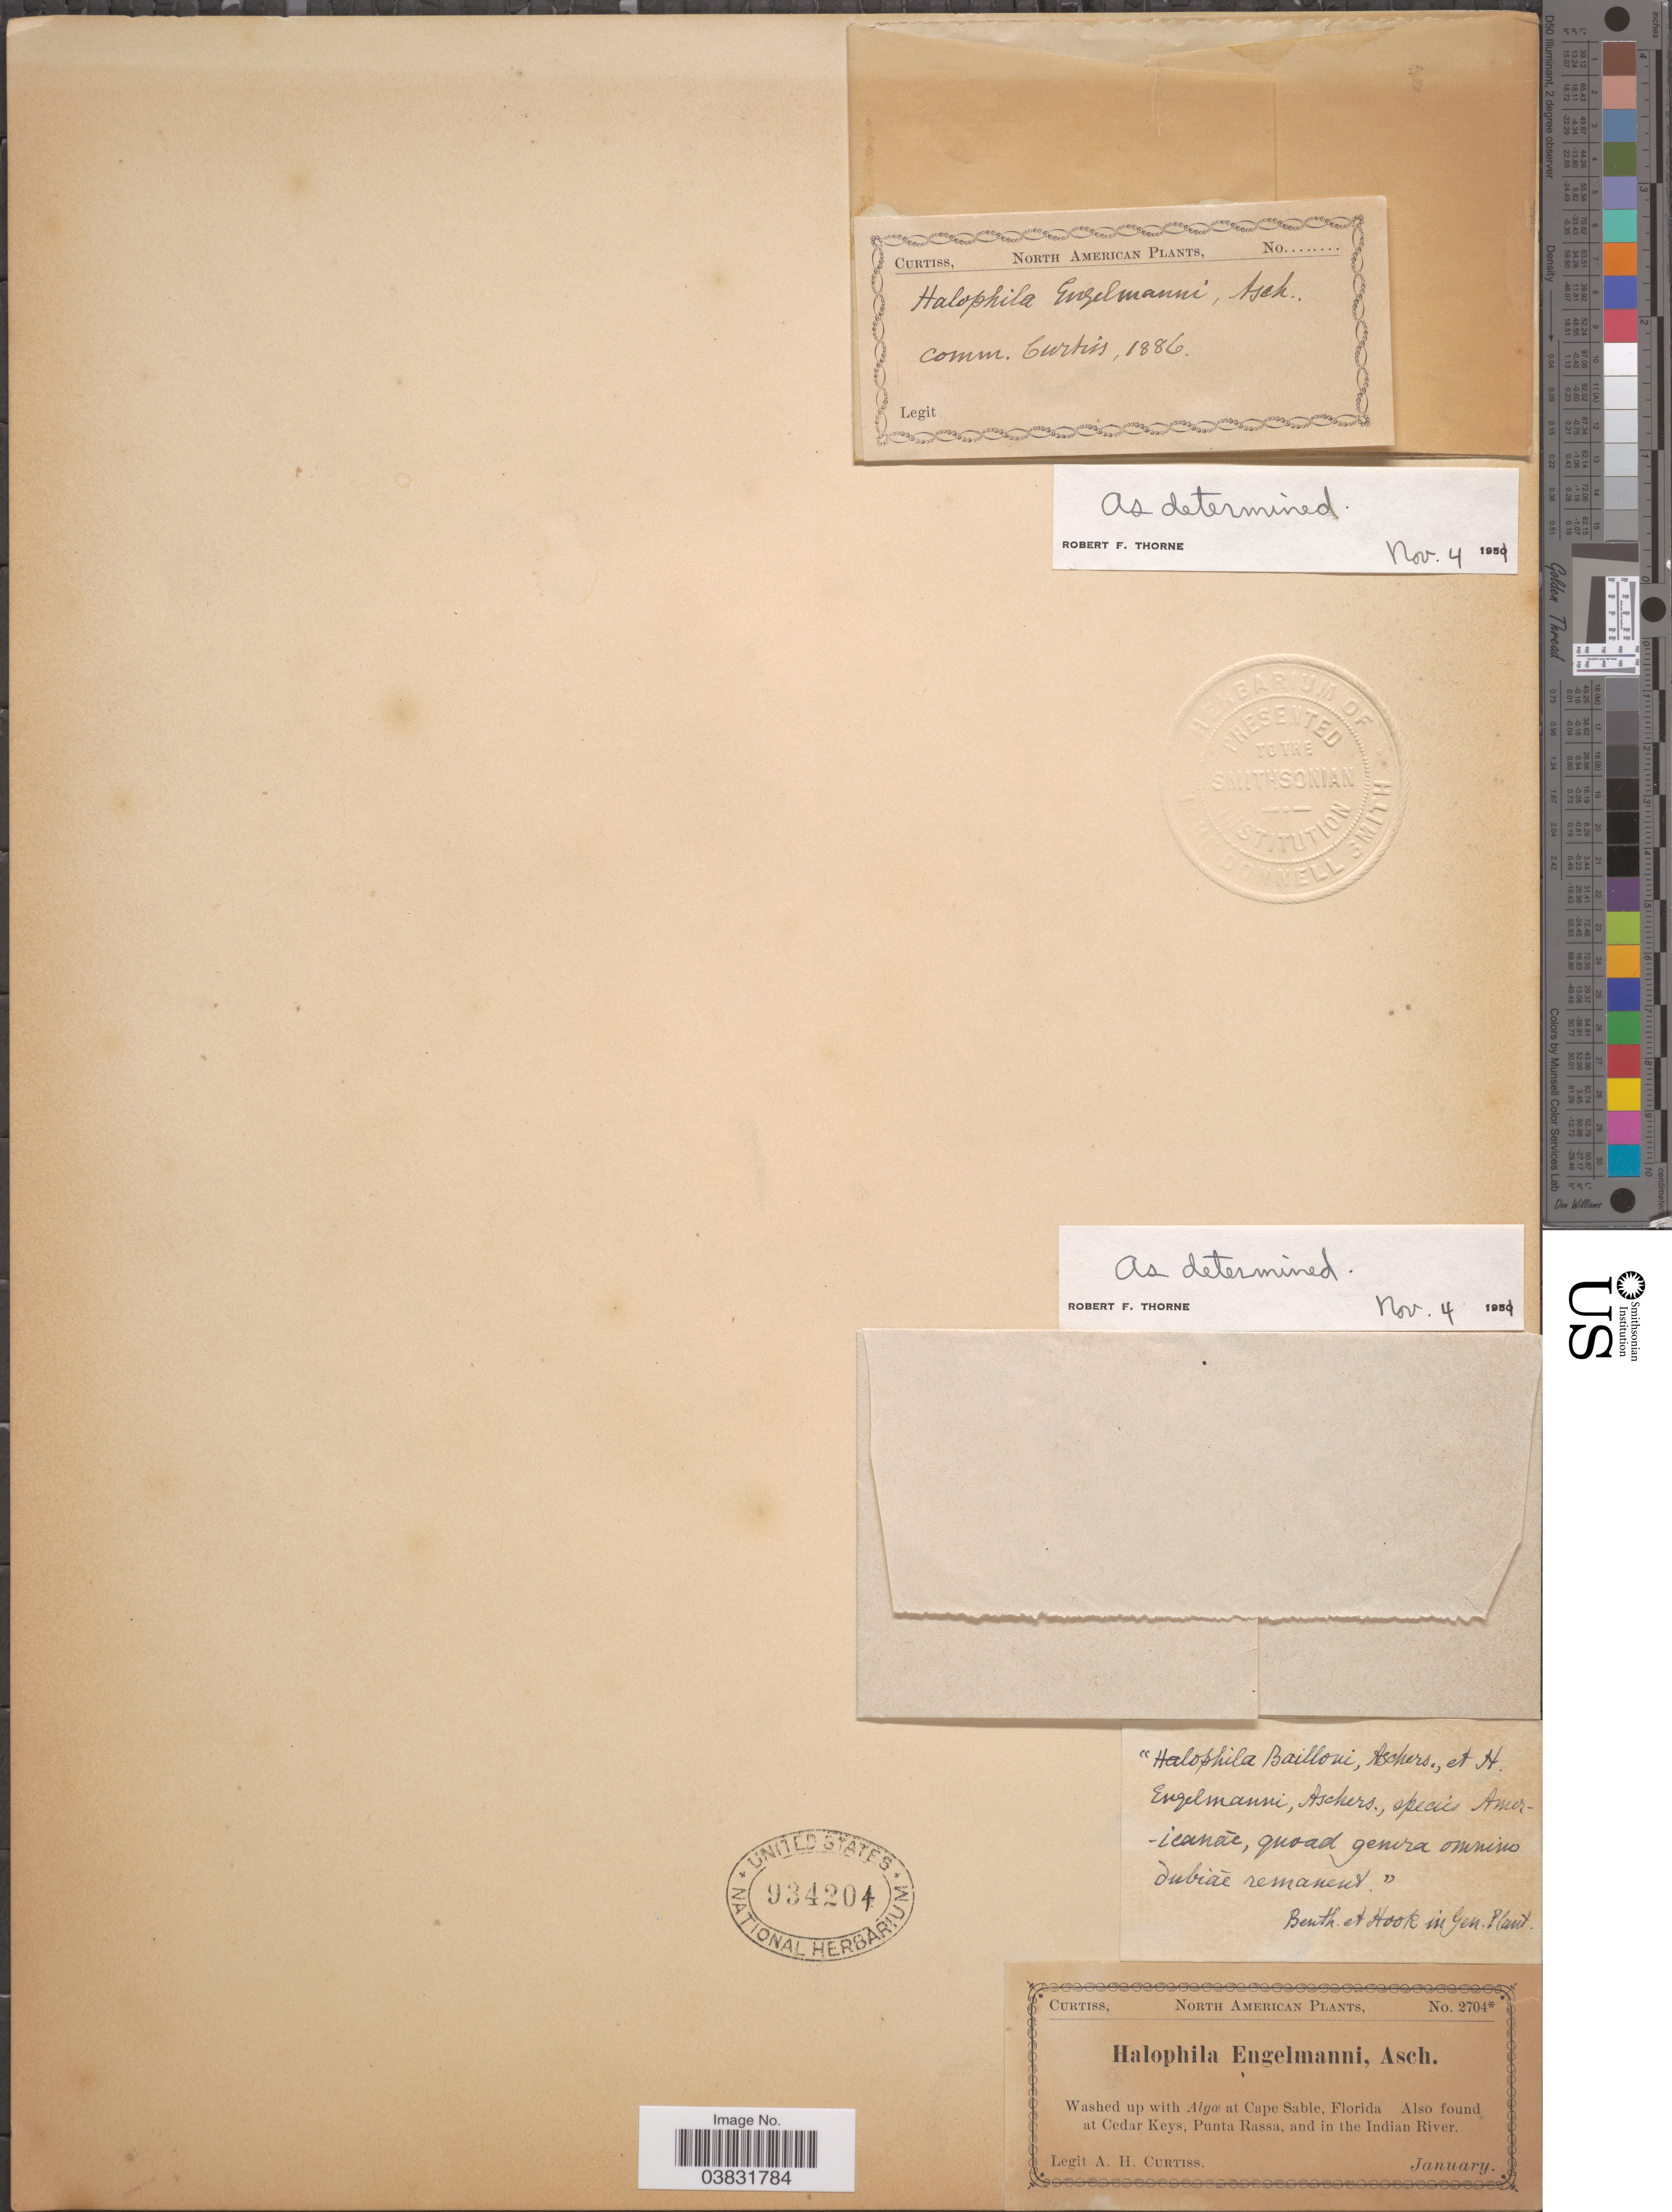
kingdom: Plantae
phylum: Tracheophyta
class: Liliopsida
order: Alismatales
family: Hydrocharitaceae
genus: Halophila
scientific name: Halophila engelmannii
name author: Asch.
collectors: A. H. Curtiss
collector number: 2704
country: United States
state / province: Florida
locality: Cape Sable. Also found at Cedar Keys, Punta Rassa, and in the Indian River [unsure placement]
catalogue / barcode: US 934204